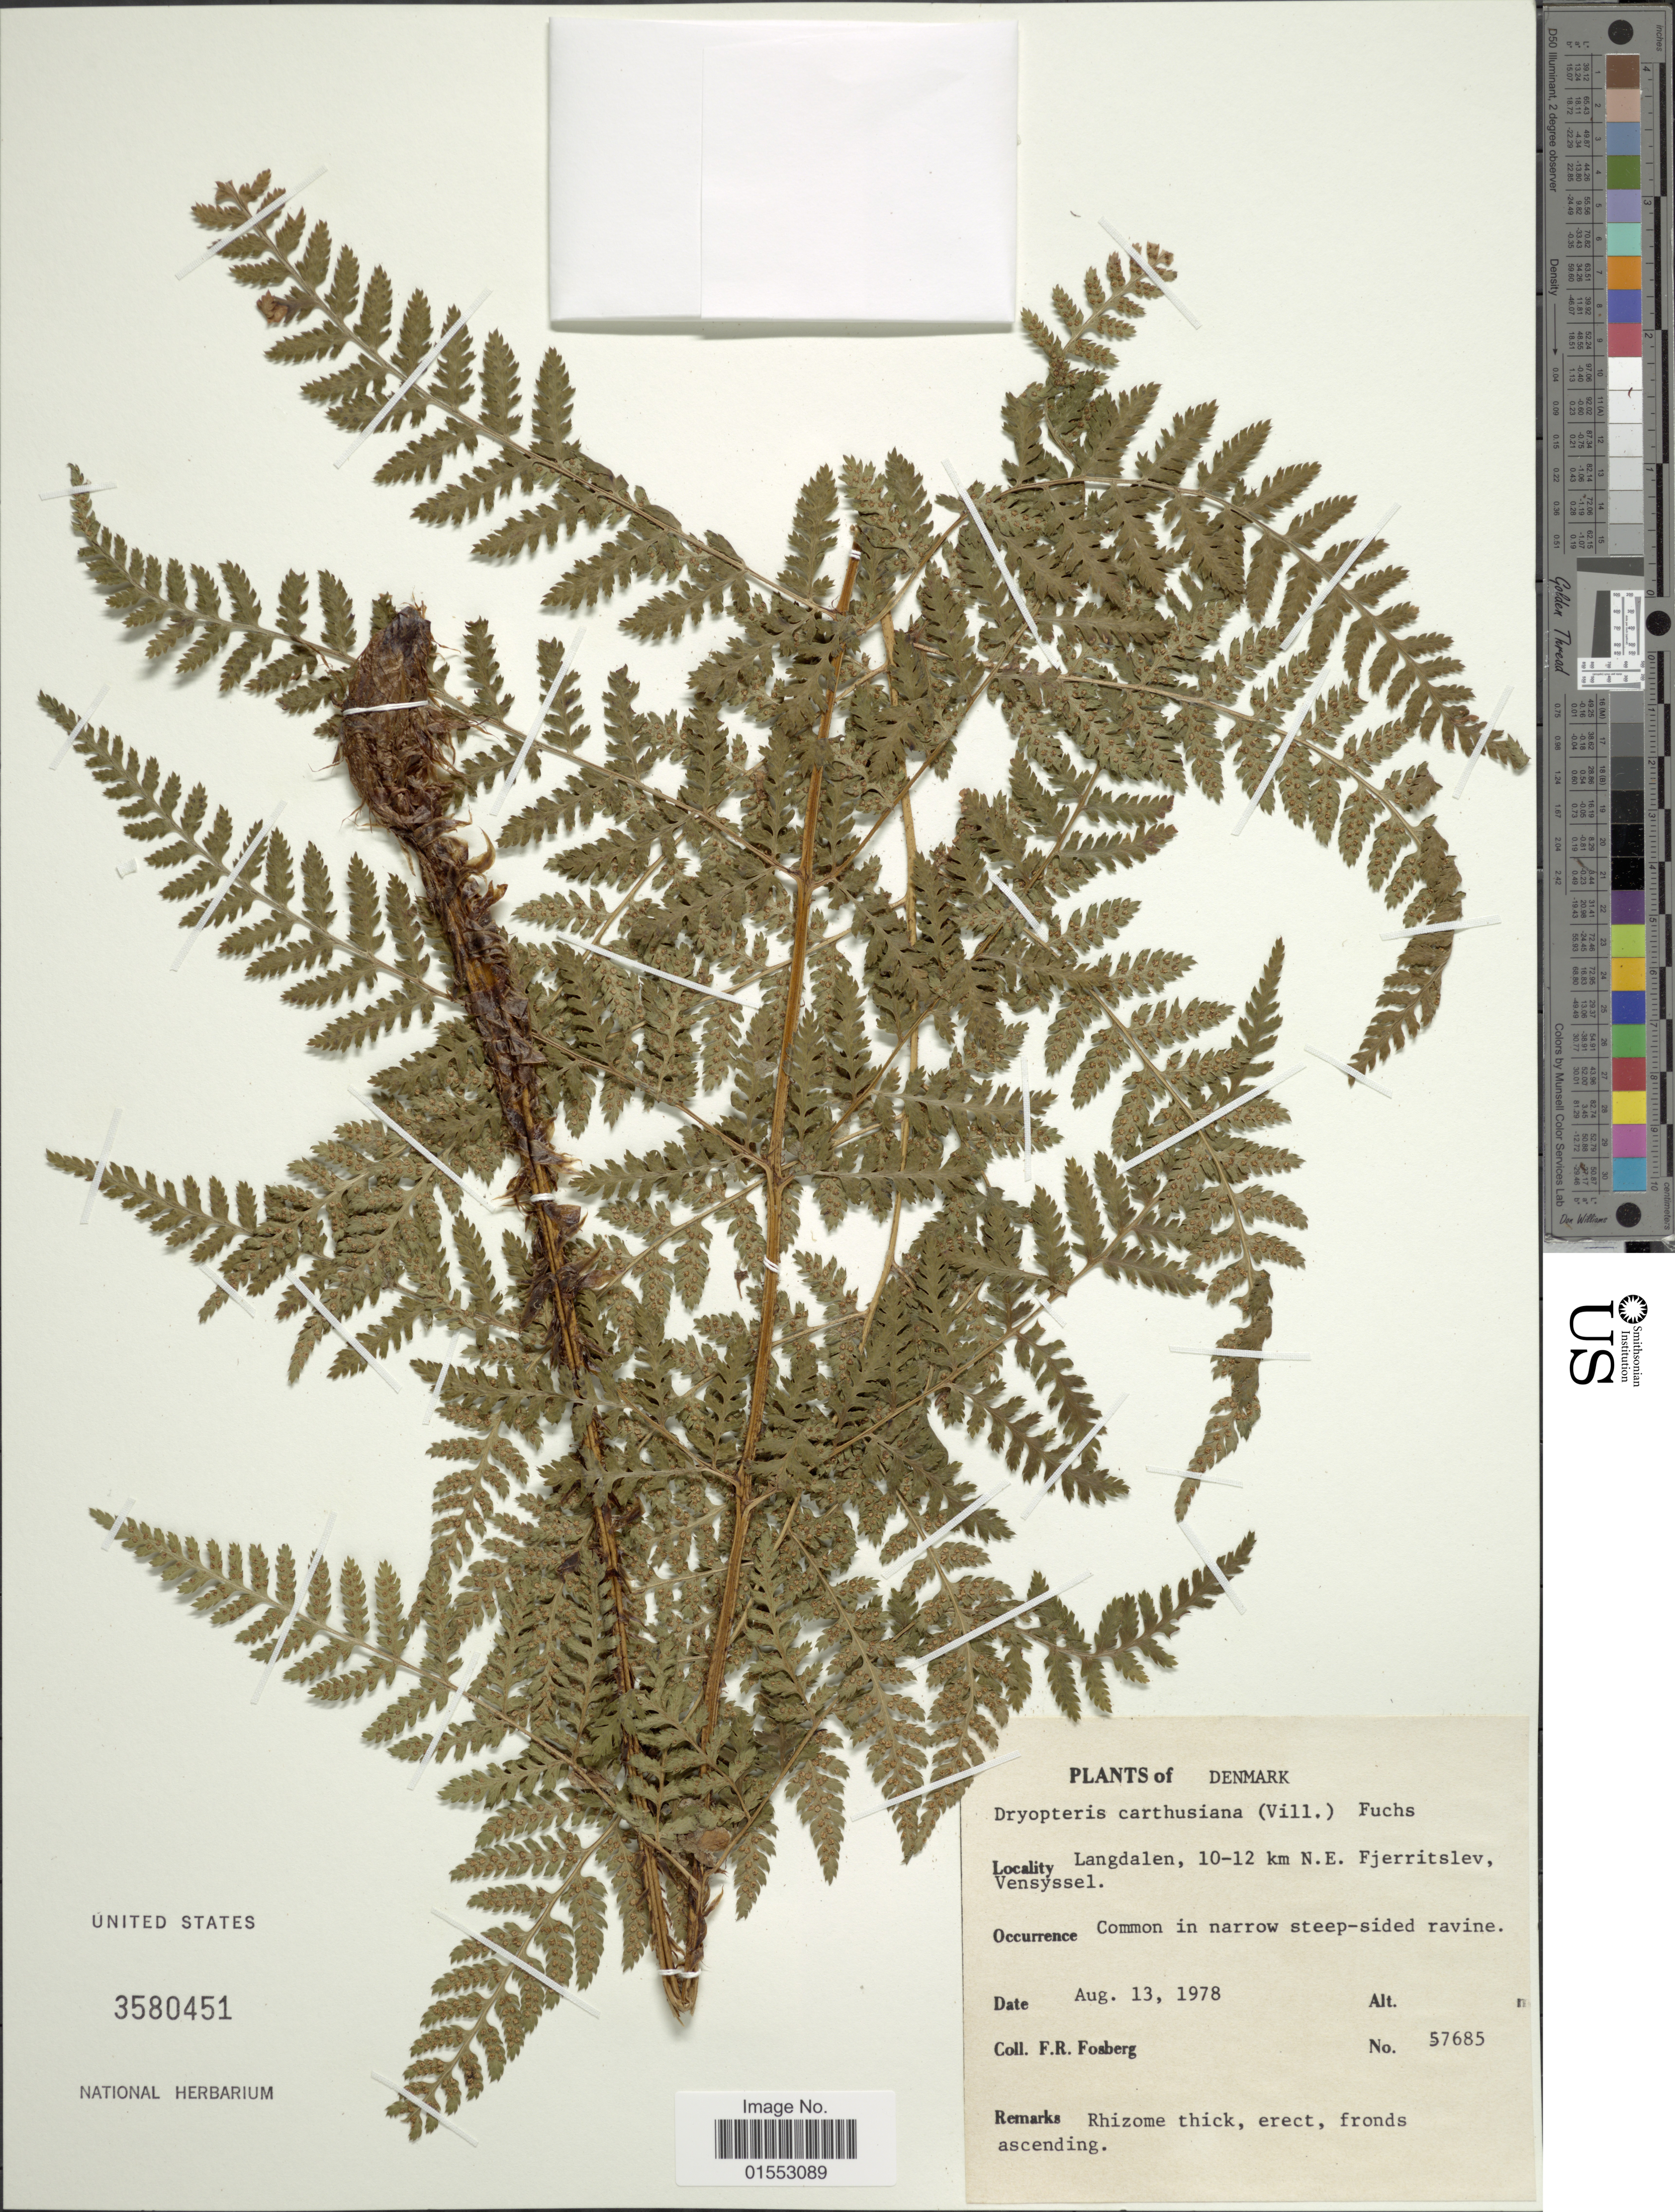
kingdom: Plantae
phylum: Tracheophyta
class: Polypodiopsida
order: Polypodiales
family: Dryopteridaceae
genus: Dryopteris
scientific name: Dryopteris carthusiana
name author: (Villars) H.P. Fuchs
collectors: F. R. Fosberg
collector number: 57685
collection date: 1978-08-13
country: Denmark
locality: Langdalen, 10-12 km N. E. Fjerritslev, Vensyssel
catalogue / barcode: US 3580451